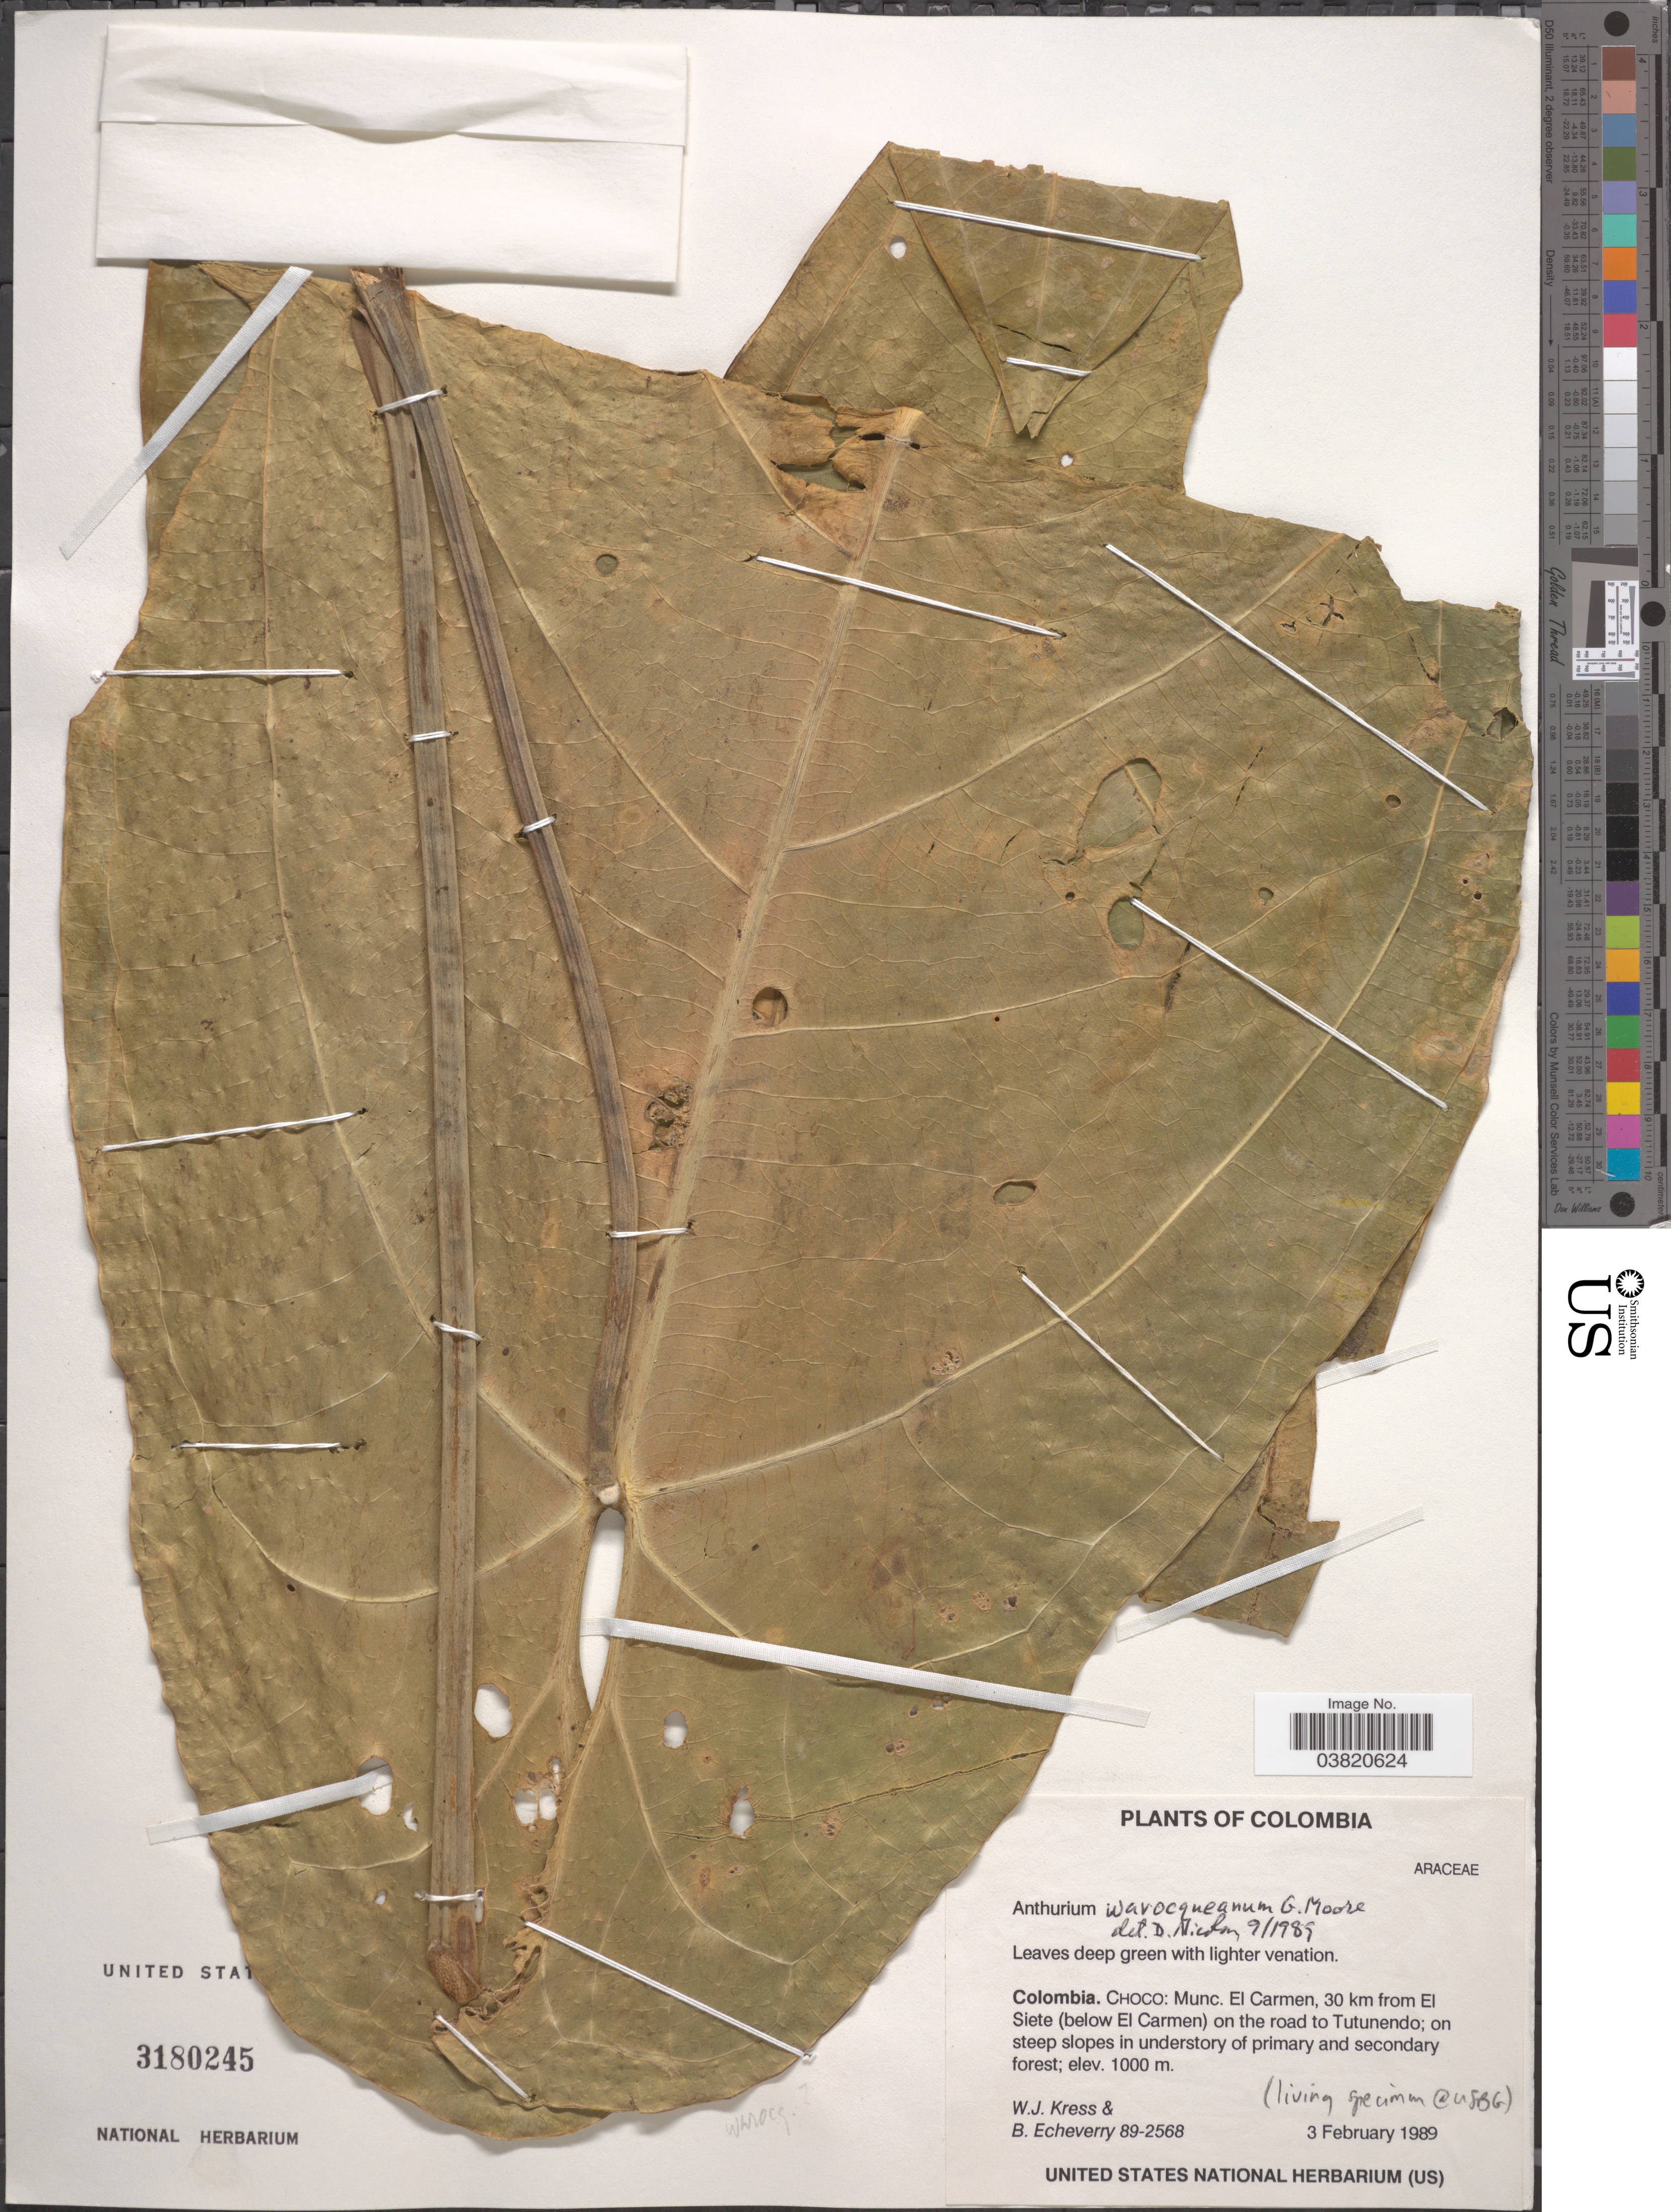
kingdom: Plantae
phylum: Tracheophyta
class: Liliopsida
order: Alismatales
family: Araceae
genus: Anthurium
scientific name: Anthurium warocqueanum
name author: T. Moore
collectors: W. J. Kress & B. Echeverry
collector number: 89-2568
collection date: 1989-02-03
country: Colombia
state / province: Chocó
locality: Munc. El Carmen, 30 km from El Siete (below El Carmen) on the road to Tutunendo.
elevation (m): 1000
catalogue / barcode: US 3180245